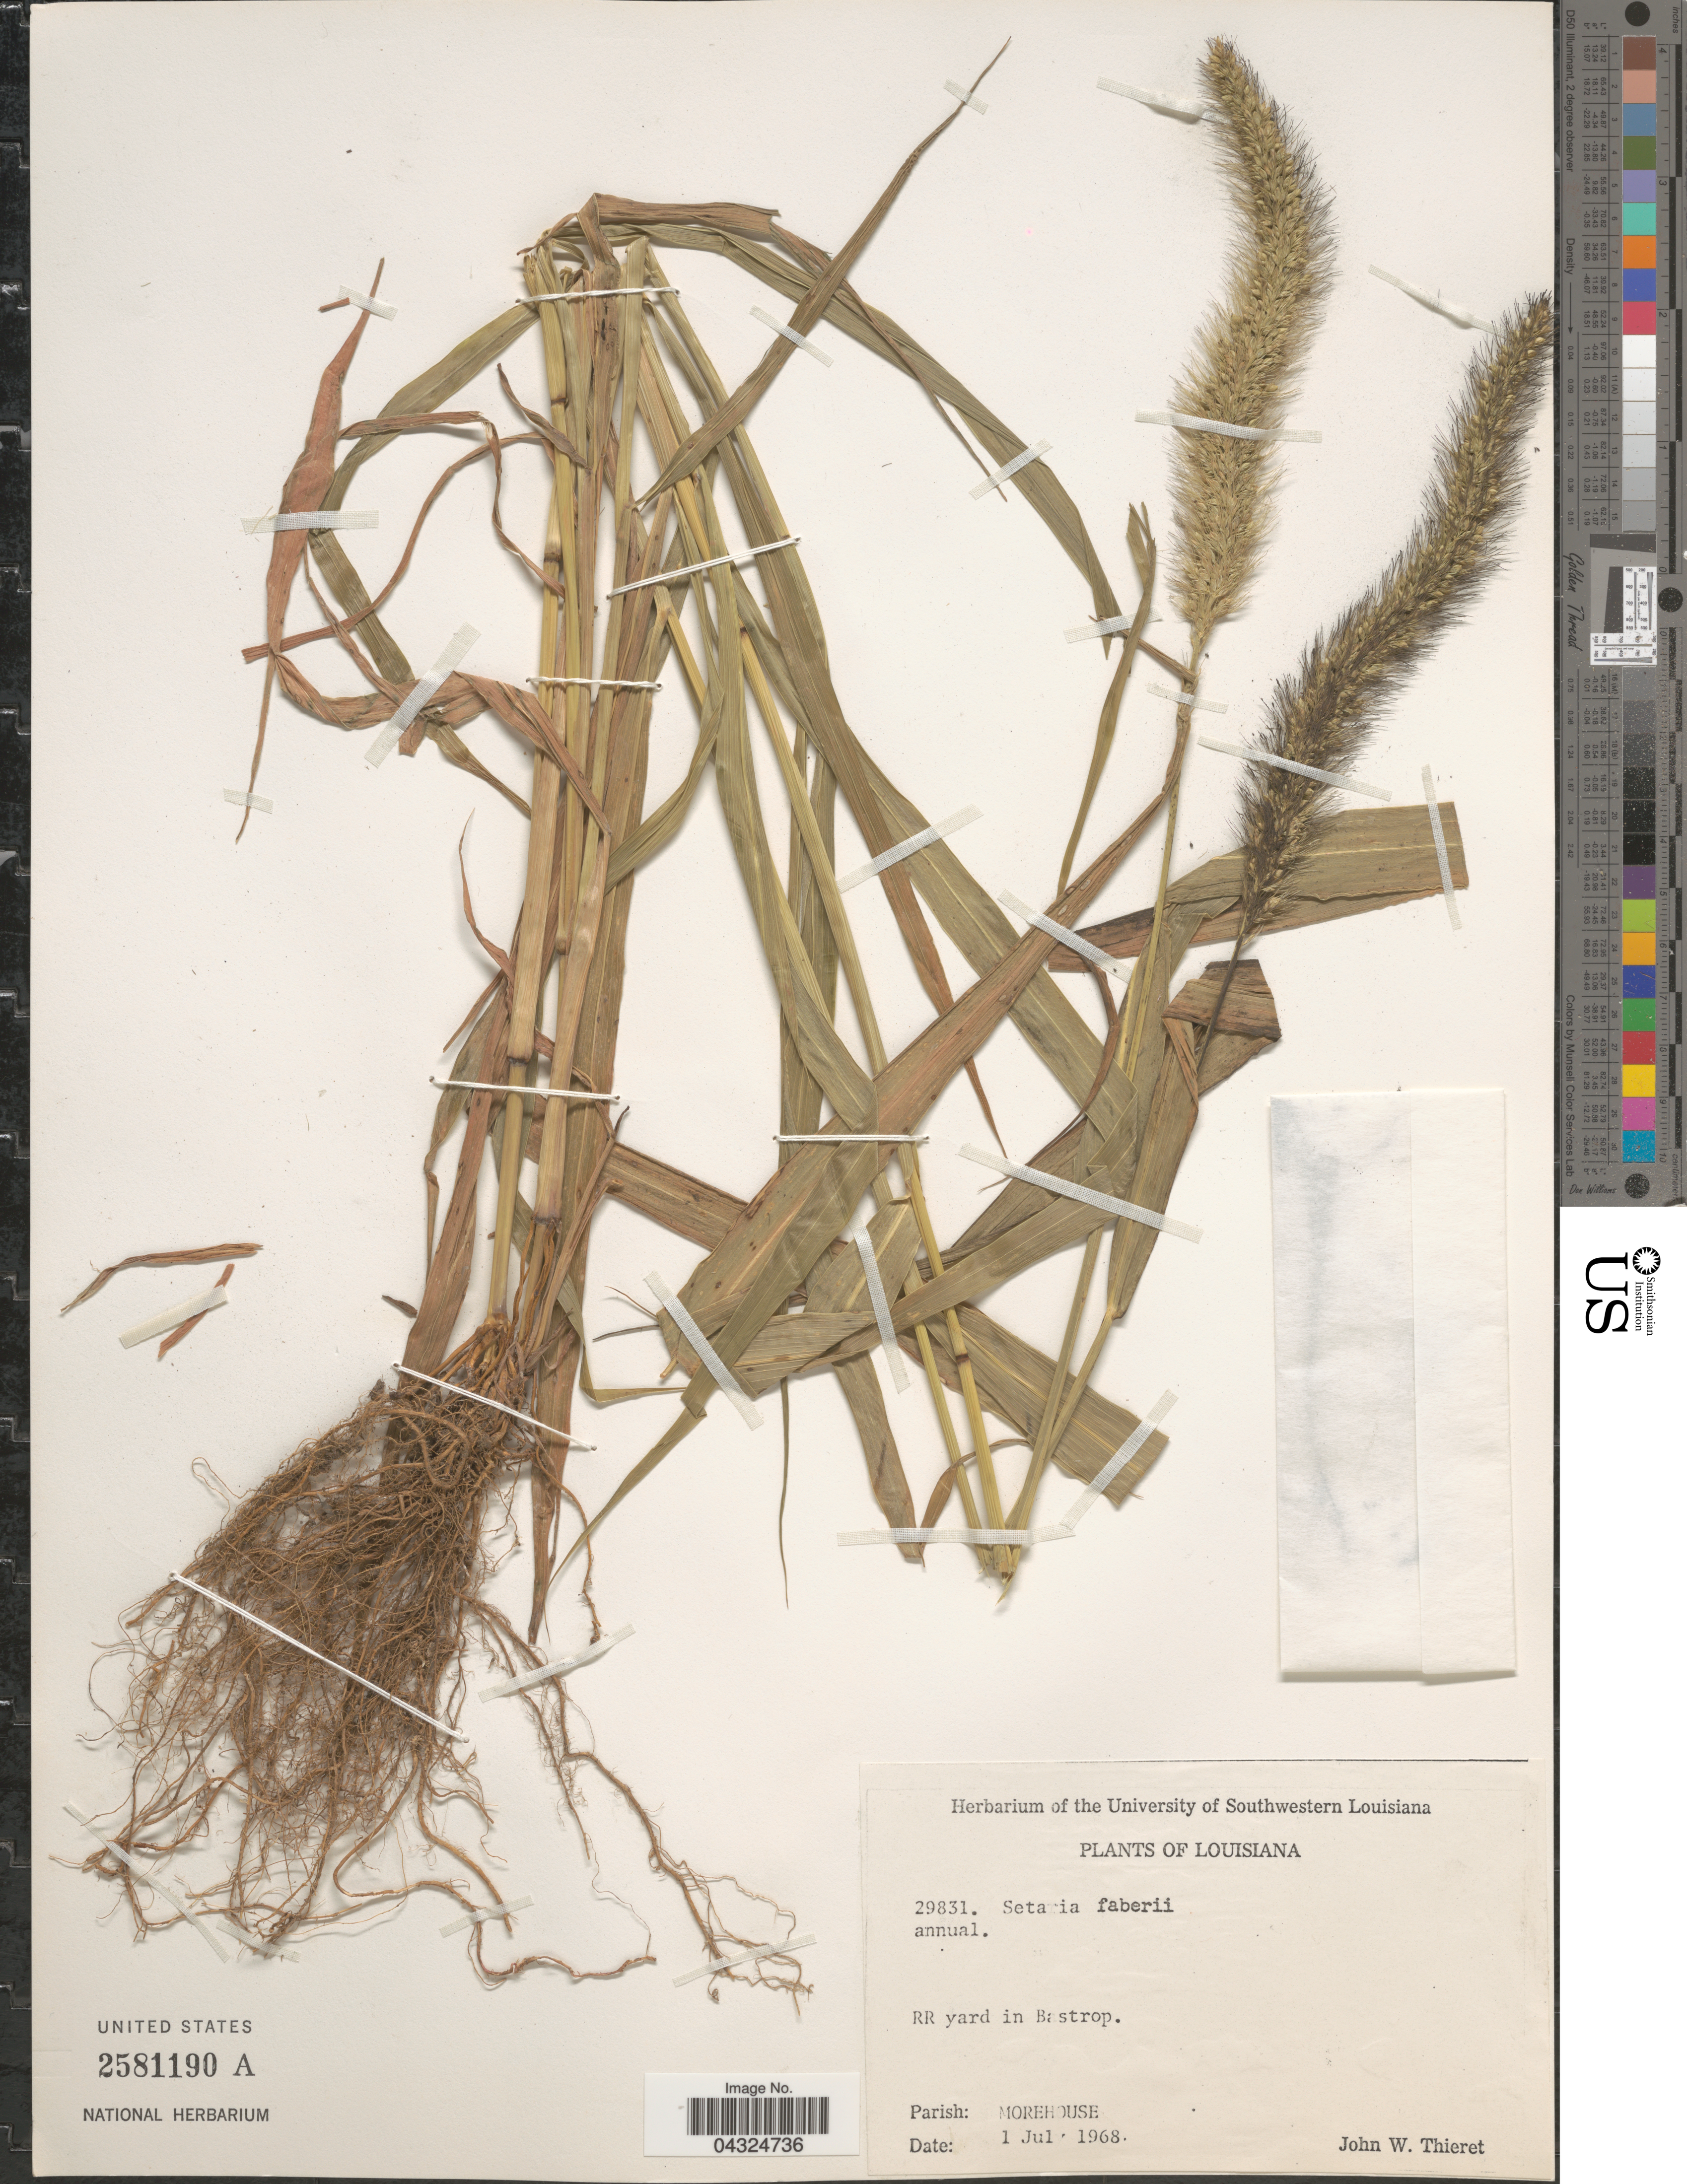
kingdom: Plantae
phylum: Tracheophyta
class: Liliopsida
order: Poales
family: Poaceae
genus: Setaria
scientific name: Setaria faberi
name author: R.A.W. Herrm.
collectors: J. W. Thieret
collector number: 29831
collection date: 1968-07-01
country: United States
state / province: Louisiana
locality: RR yard in Bastrop. Parish: Morehouse.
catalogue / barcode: US 2581190A